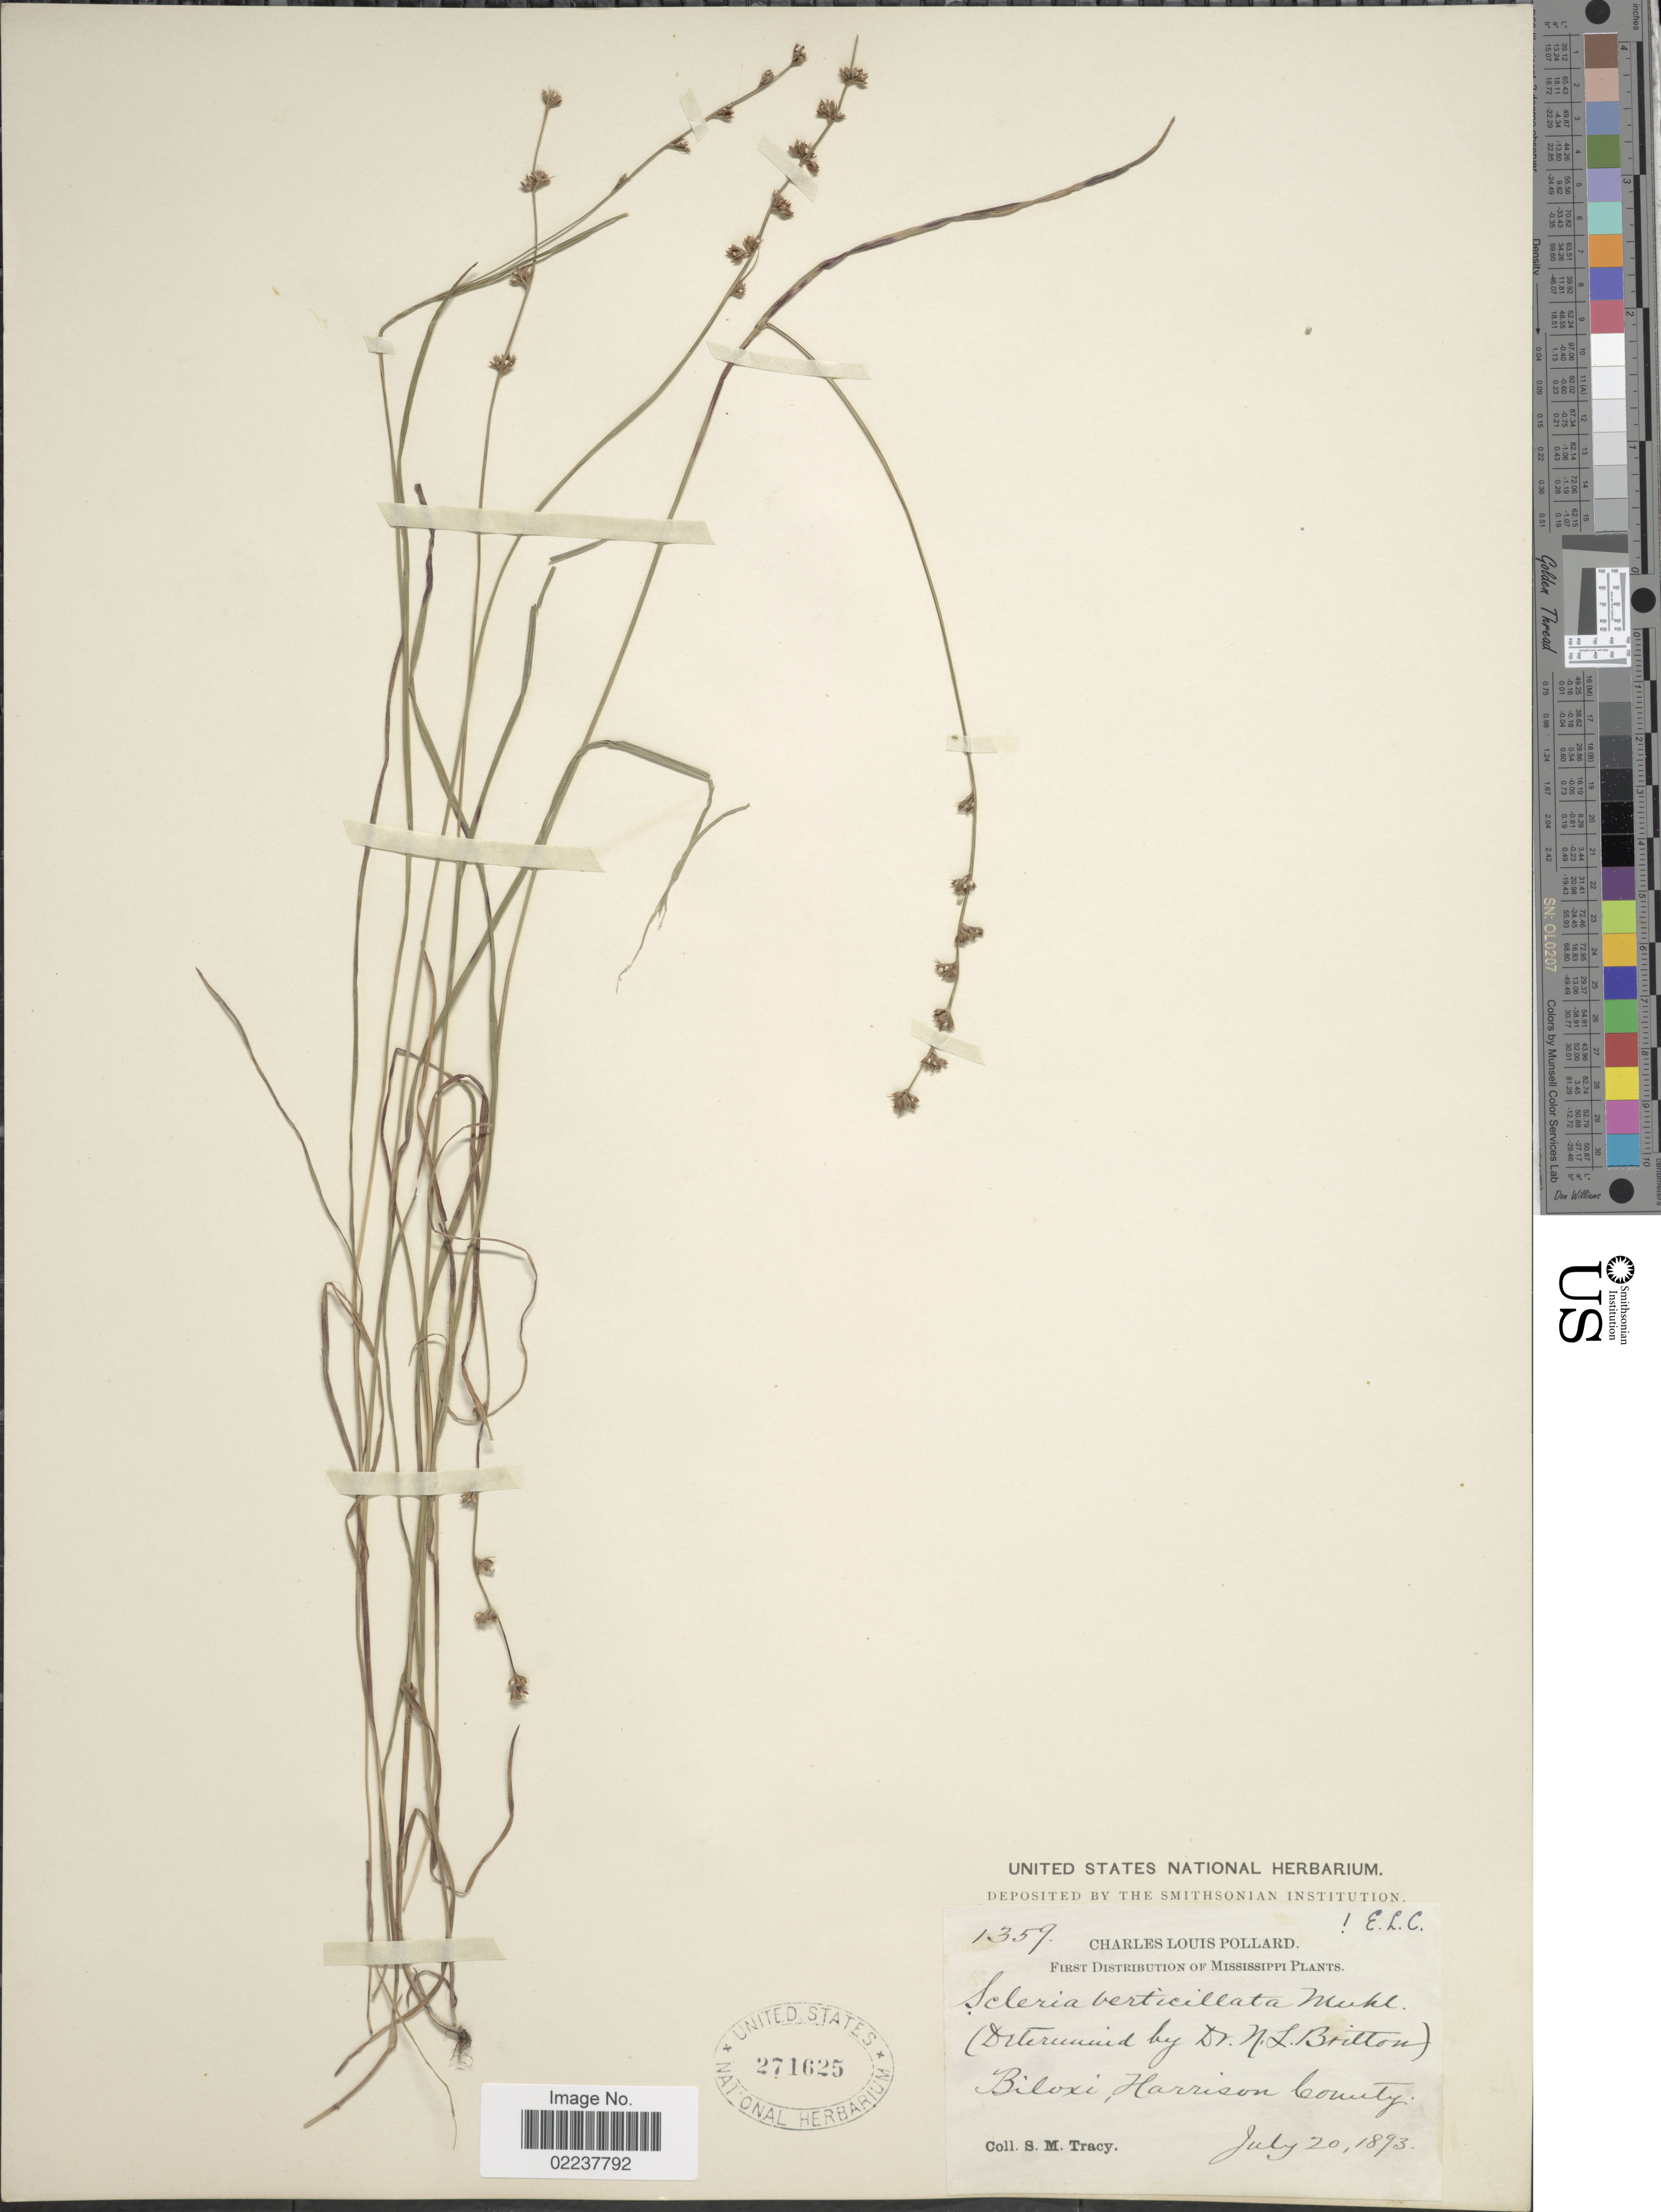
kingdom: Plantae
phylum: Tracheophyta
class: Liliopsida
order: Poales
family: Cyperaceae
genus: Scleria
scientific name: Scleria verticillata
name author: Muhl. ex Willd.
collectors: S. M. Tracy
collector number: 1359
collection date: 1893-07-20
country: United States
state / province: Mississippi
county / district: Harrison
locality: Biloxi, Harrison County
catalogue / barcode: US 271625